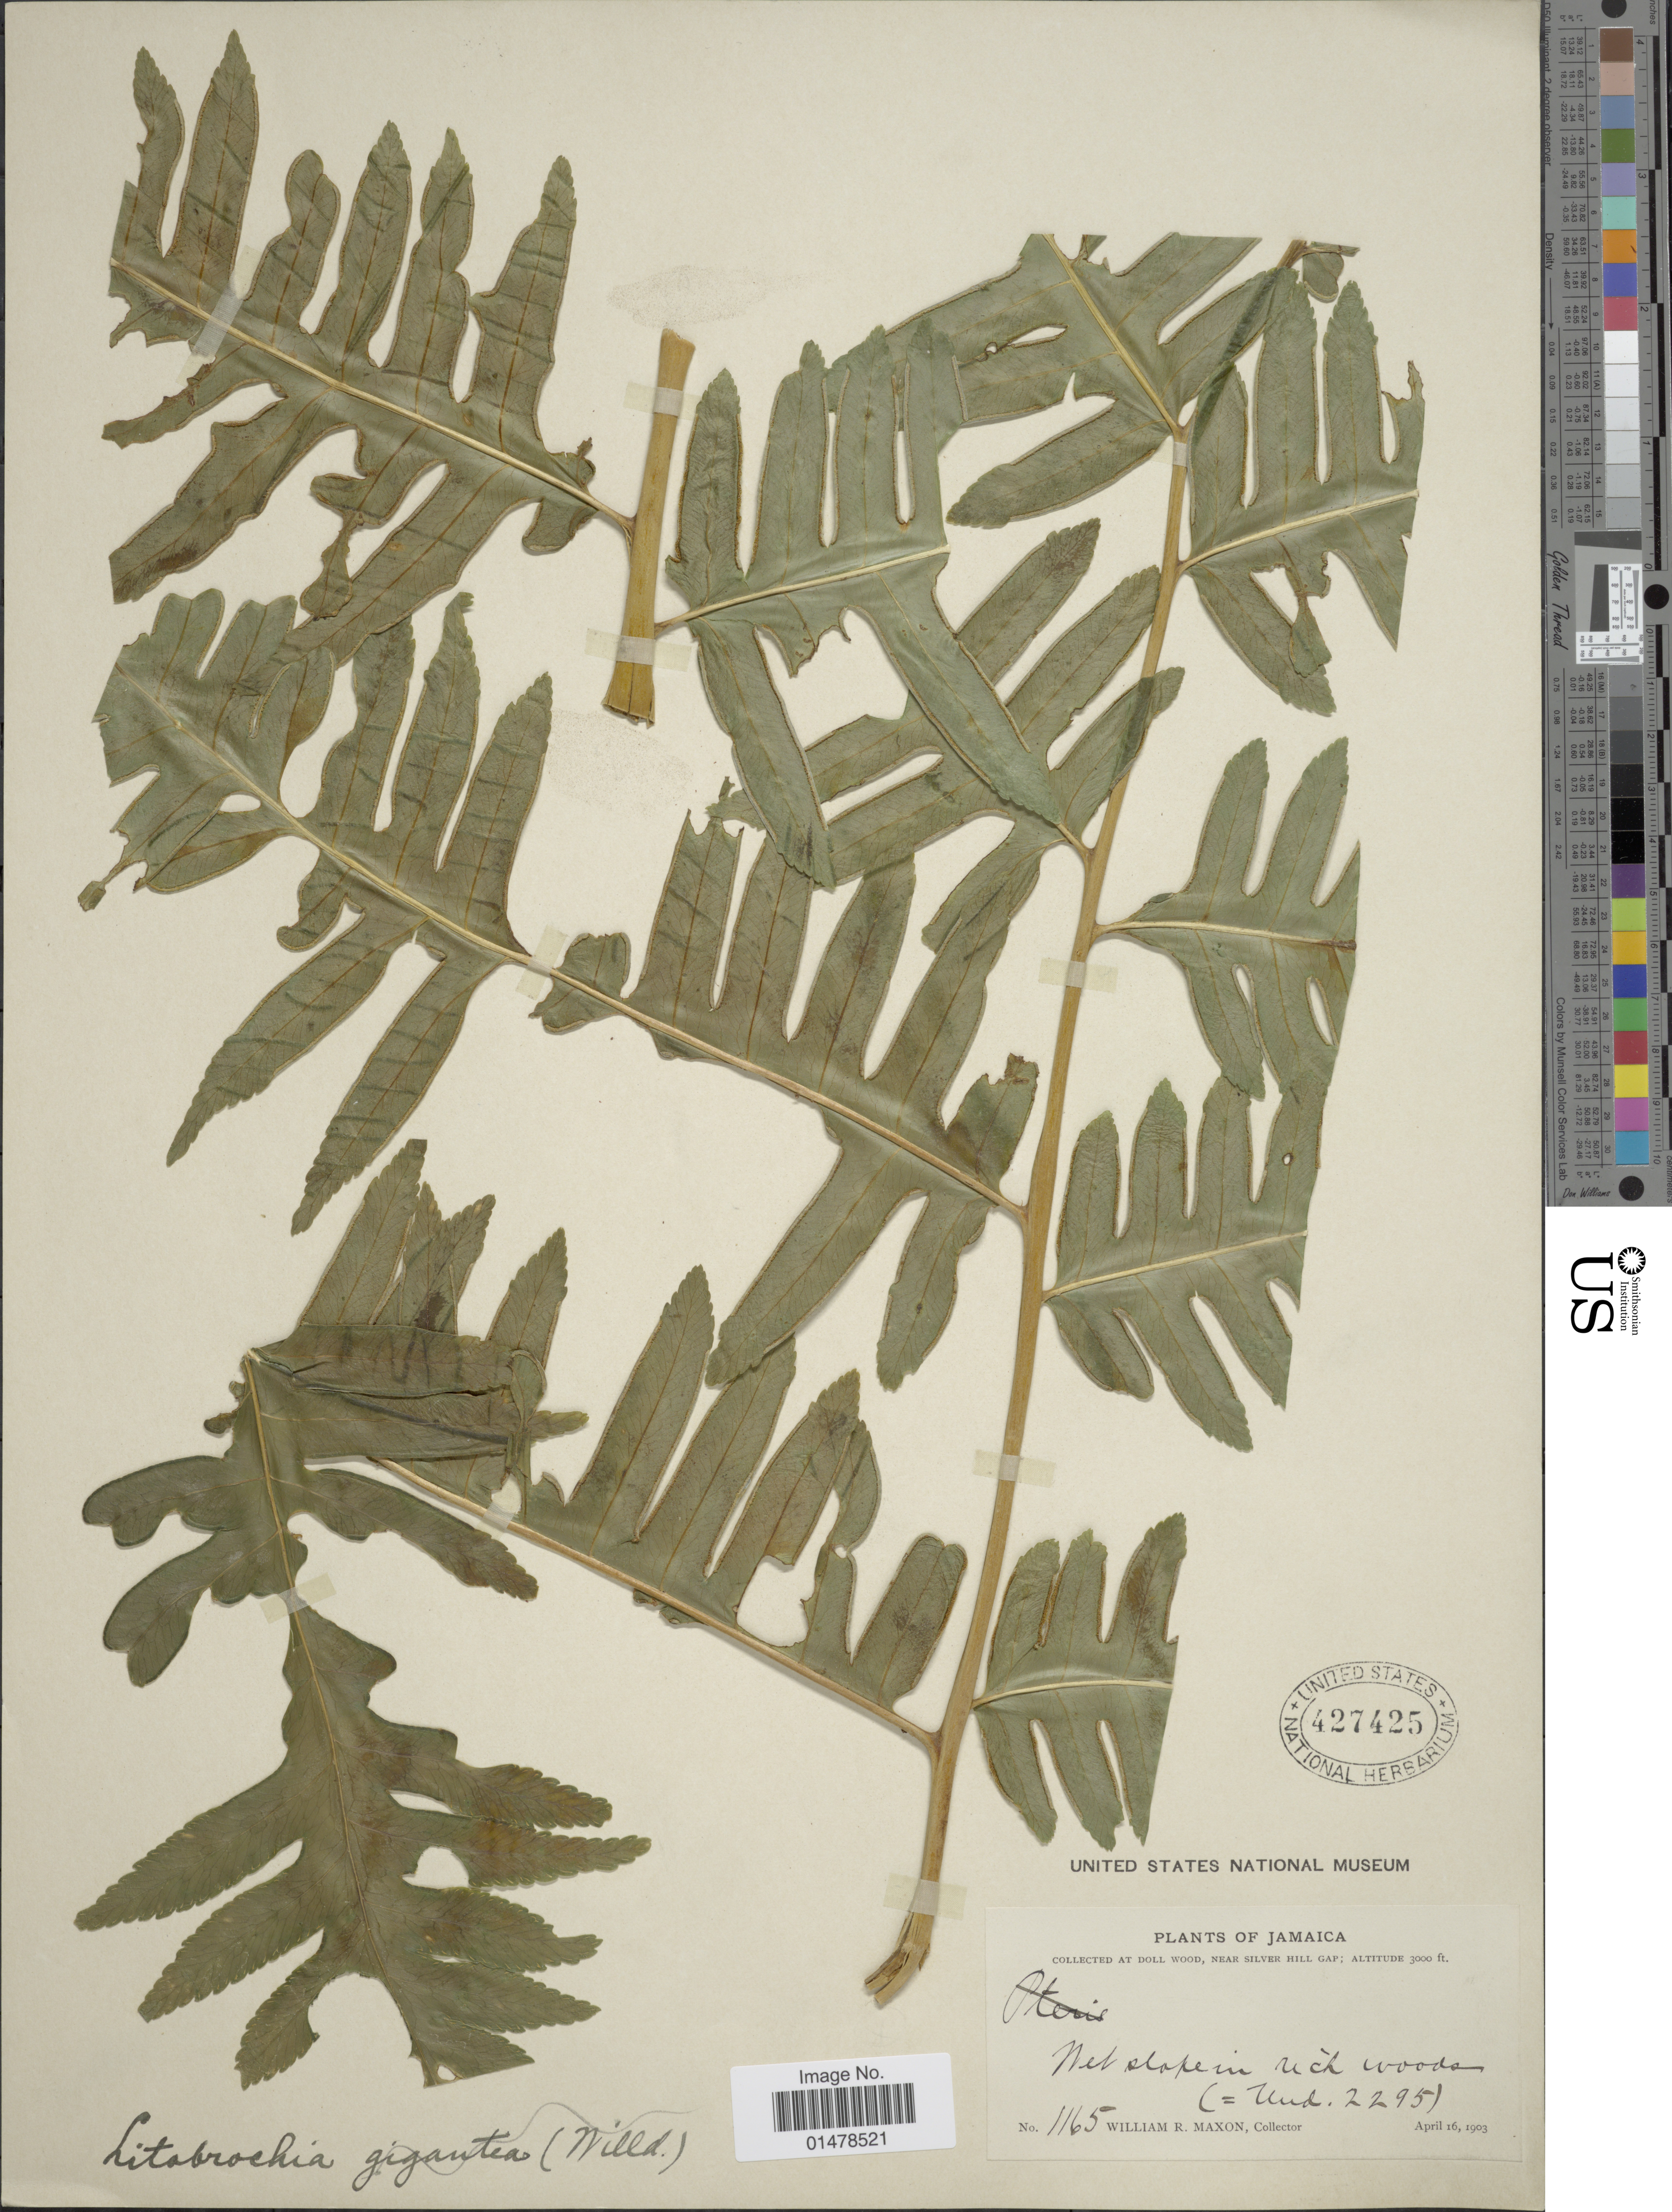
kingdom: Plantae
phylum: Tracheophyta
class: Polypodiopsida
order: Polypodiales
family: Pteridaceae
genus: Pteris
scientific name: Pteris arborea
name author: L.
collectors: W. R. Maxon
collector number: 1165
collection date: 1903-04-16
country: Jamaica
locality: At Doll wood, near Silver Hill Gap, Wet slope in rich woods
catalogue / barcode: US 427425